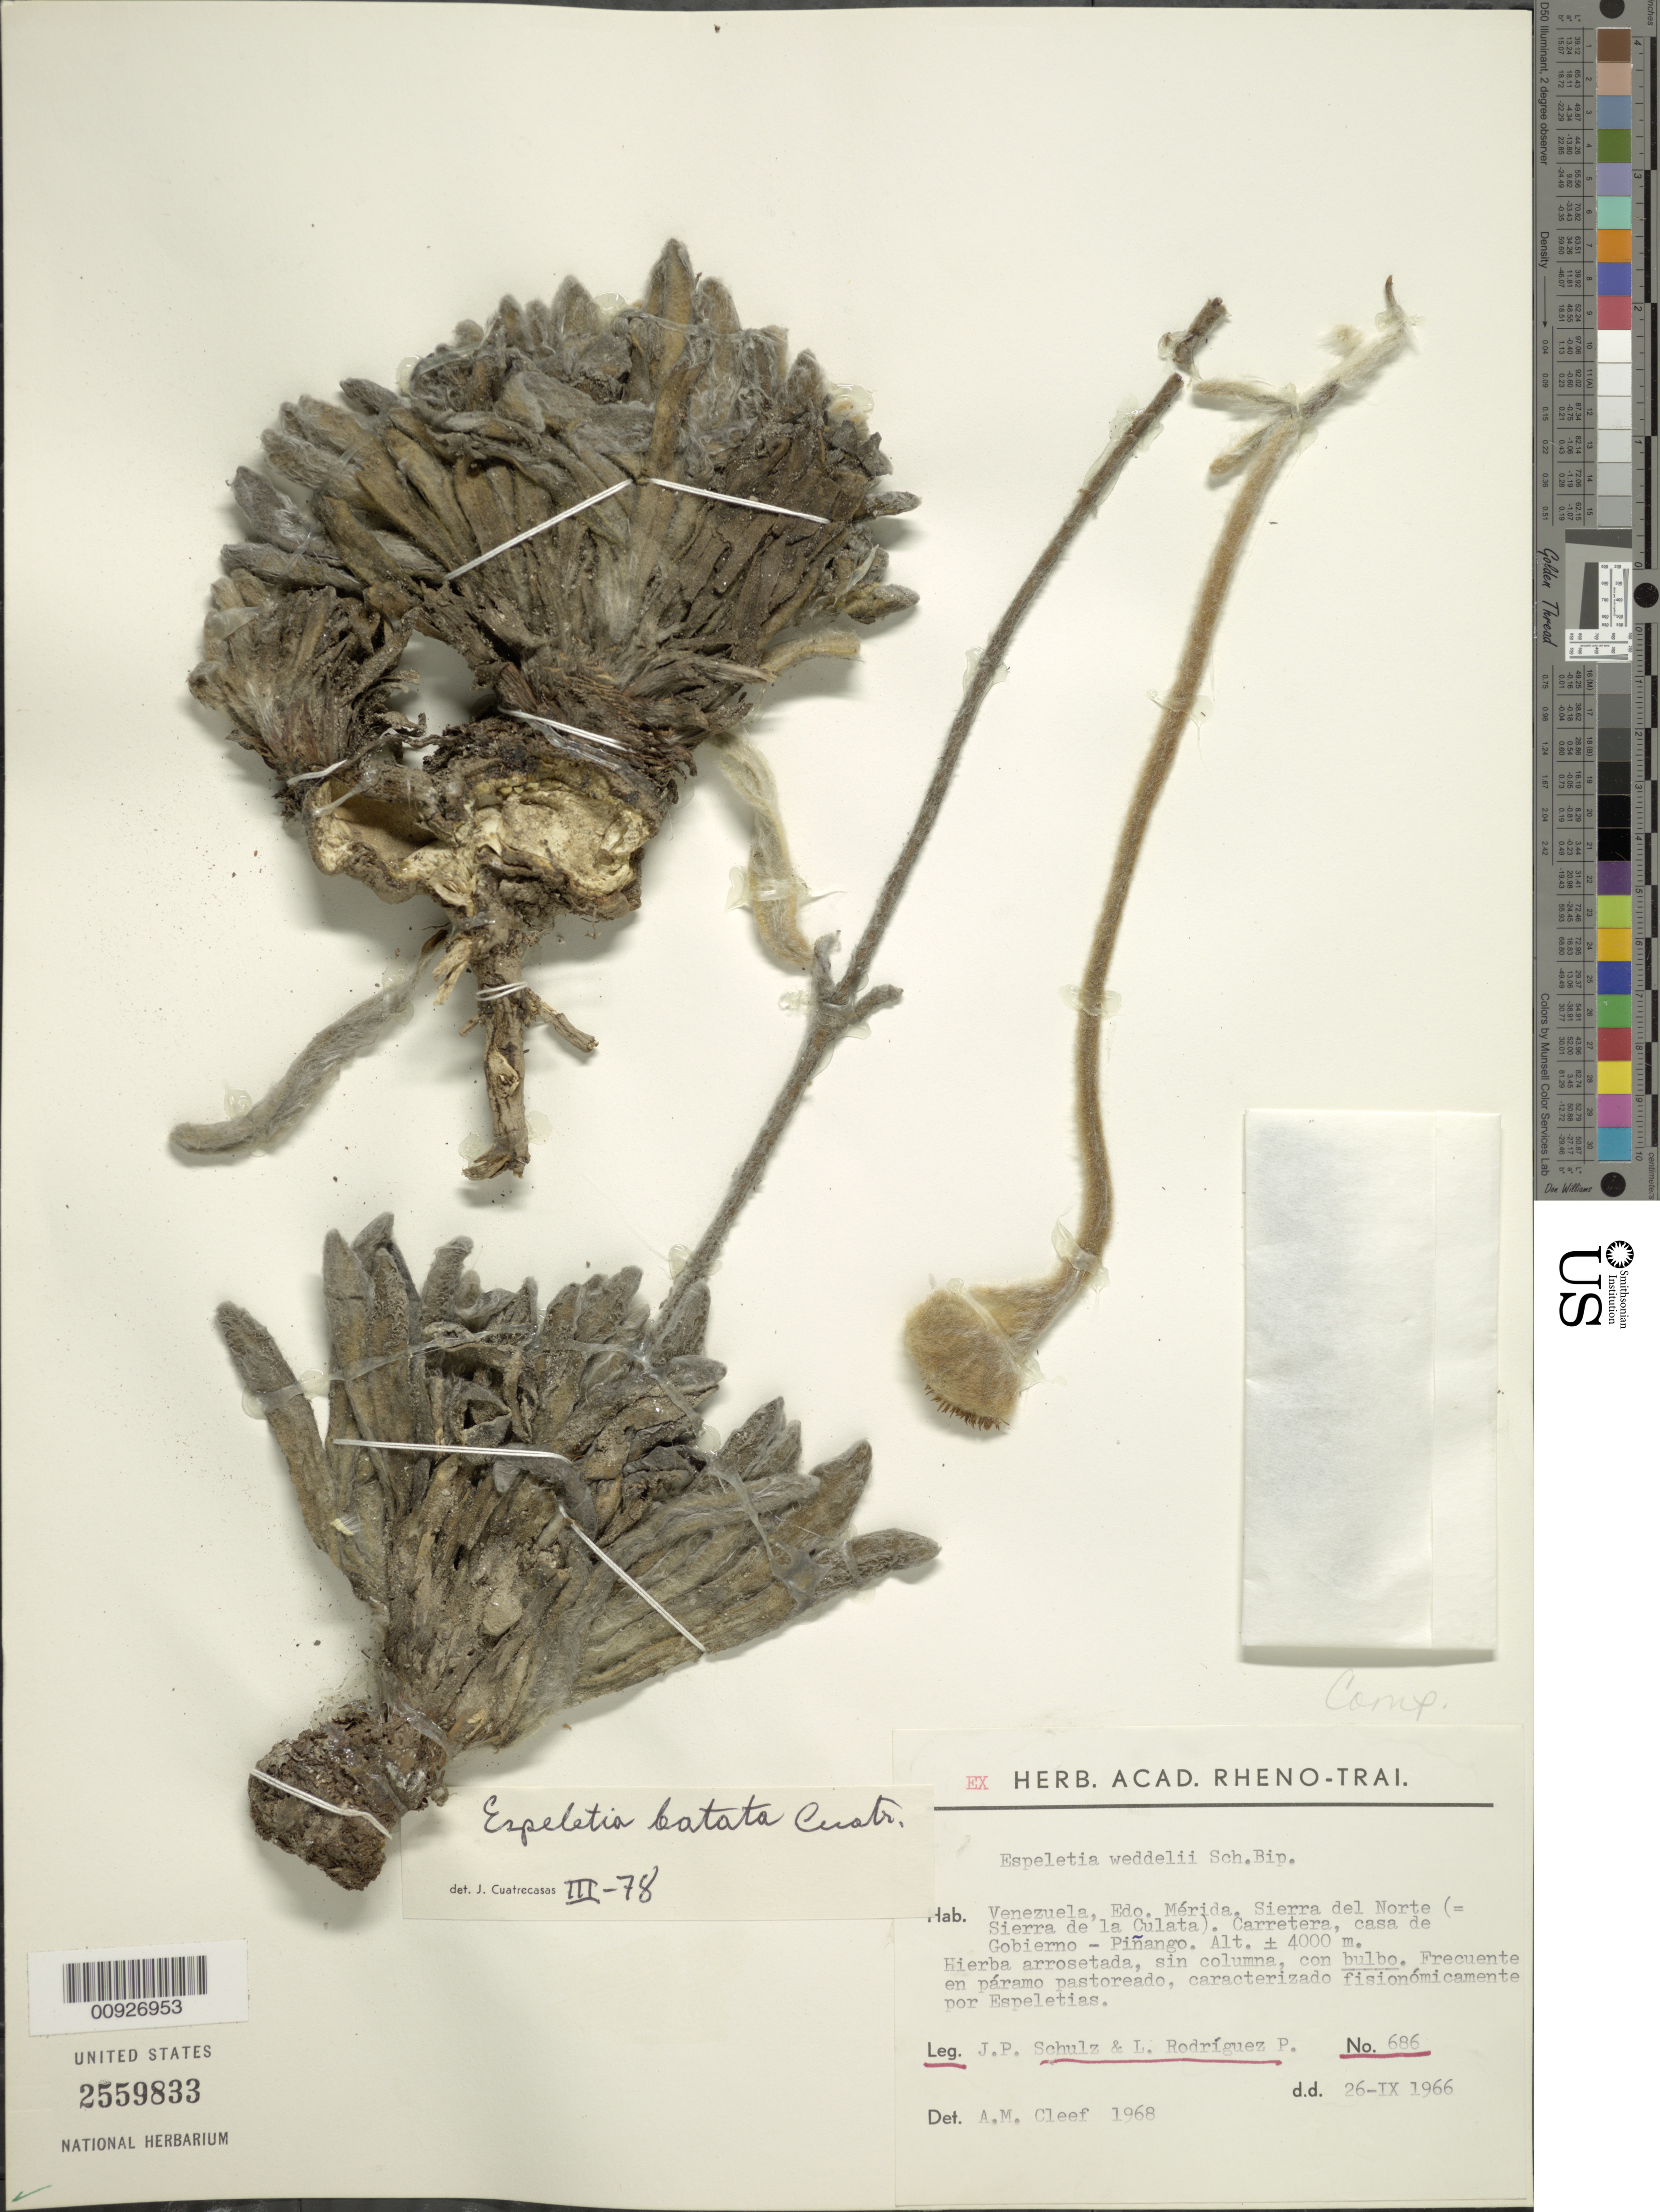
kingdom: Plantae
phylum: Tracheophyta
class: Magnoliopsida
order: Asterales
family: Asteraceae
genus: Espeletia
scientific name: Espeletia batata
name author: Cuatrec.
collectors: J. P. Schulz & L. Rodriguez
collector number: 686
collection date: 1966-09-26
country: Venezuela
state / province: Mérida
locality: Sierra del Norte (= Sierra de la Culata). Carretera, casa de Gobierno-Piñango.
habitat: Frecuente en páramo pastoreado, caracterizado fisionómicamente por Espeletias.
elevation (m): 4000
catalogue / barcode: US 2559833